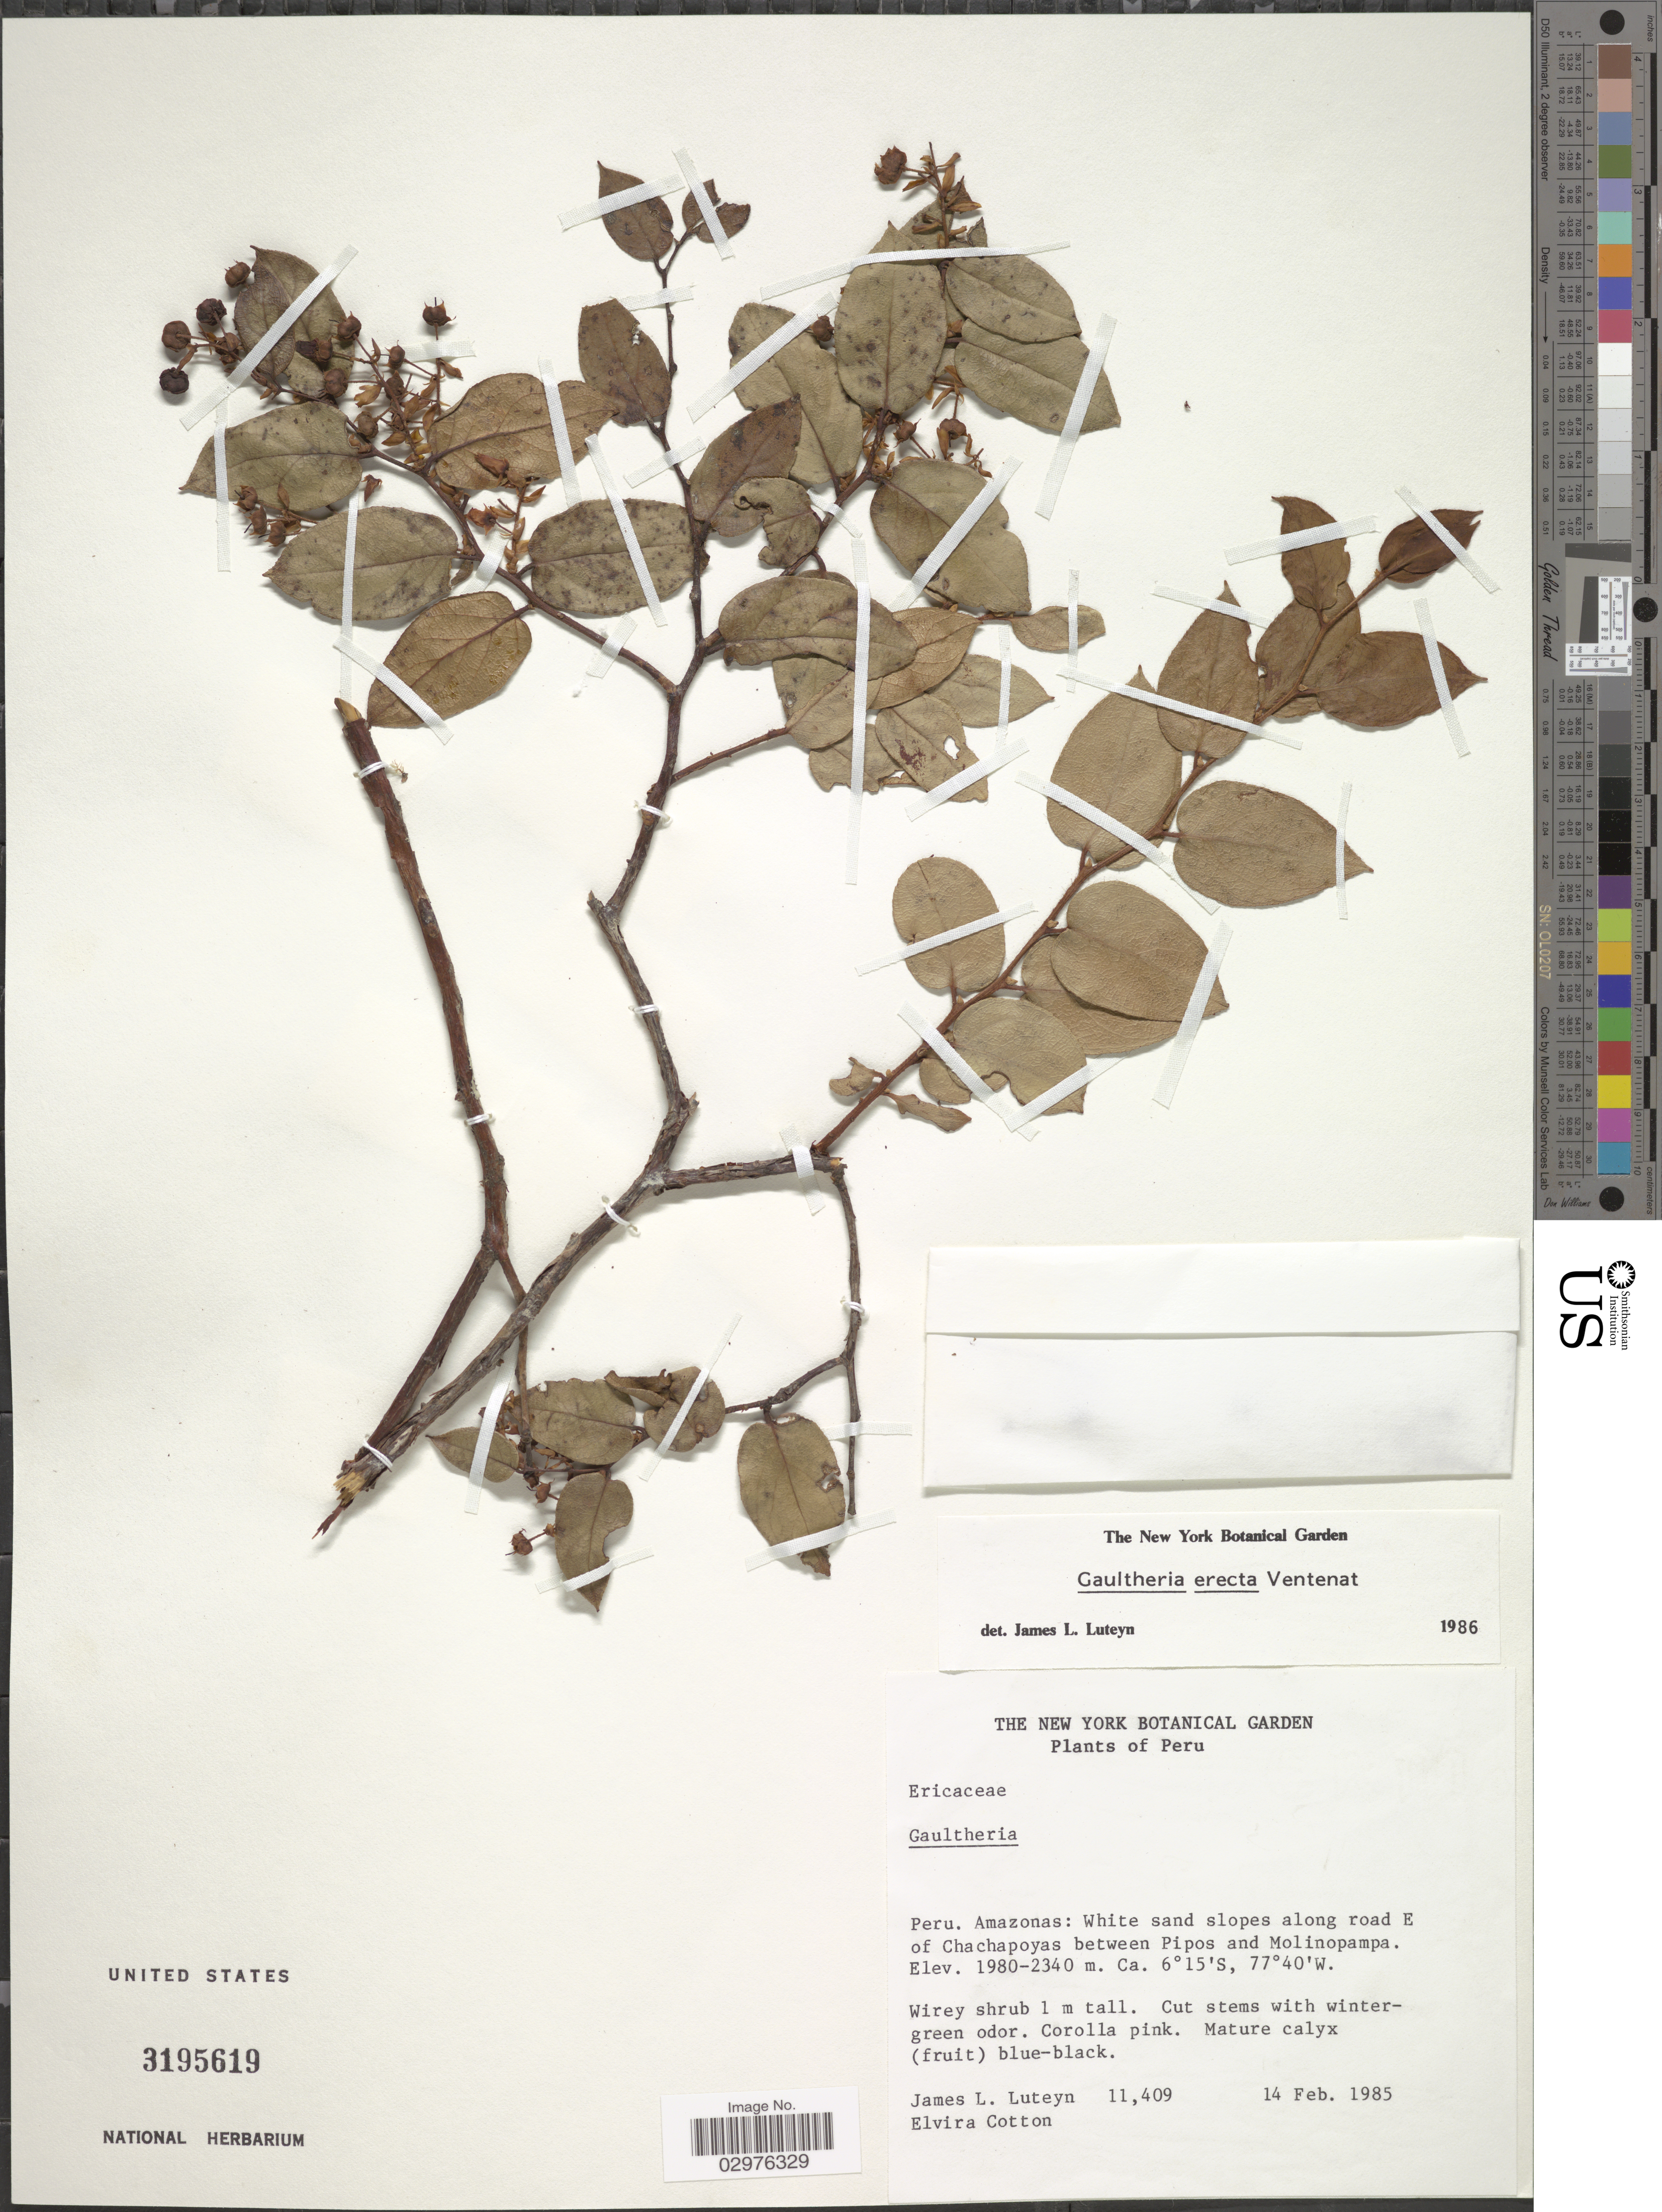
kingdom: Plantae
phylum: Tracheophyta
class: Magnoliopsida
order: Ericales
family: Ericaceae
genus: Gaultheria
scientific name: Gaultheria erecta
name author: Vent.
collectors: J. L. Luteyn & E. Cotton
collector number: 11409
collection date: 1985-02-14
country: Peru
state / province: Amazonas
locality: White sand slopes along road E of Chachapoyas between Pipos and Molinopampa.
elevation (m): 1980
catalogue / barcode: US 3195619